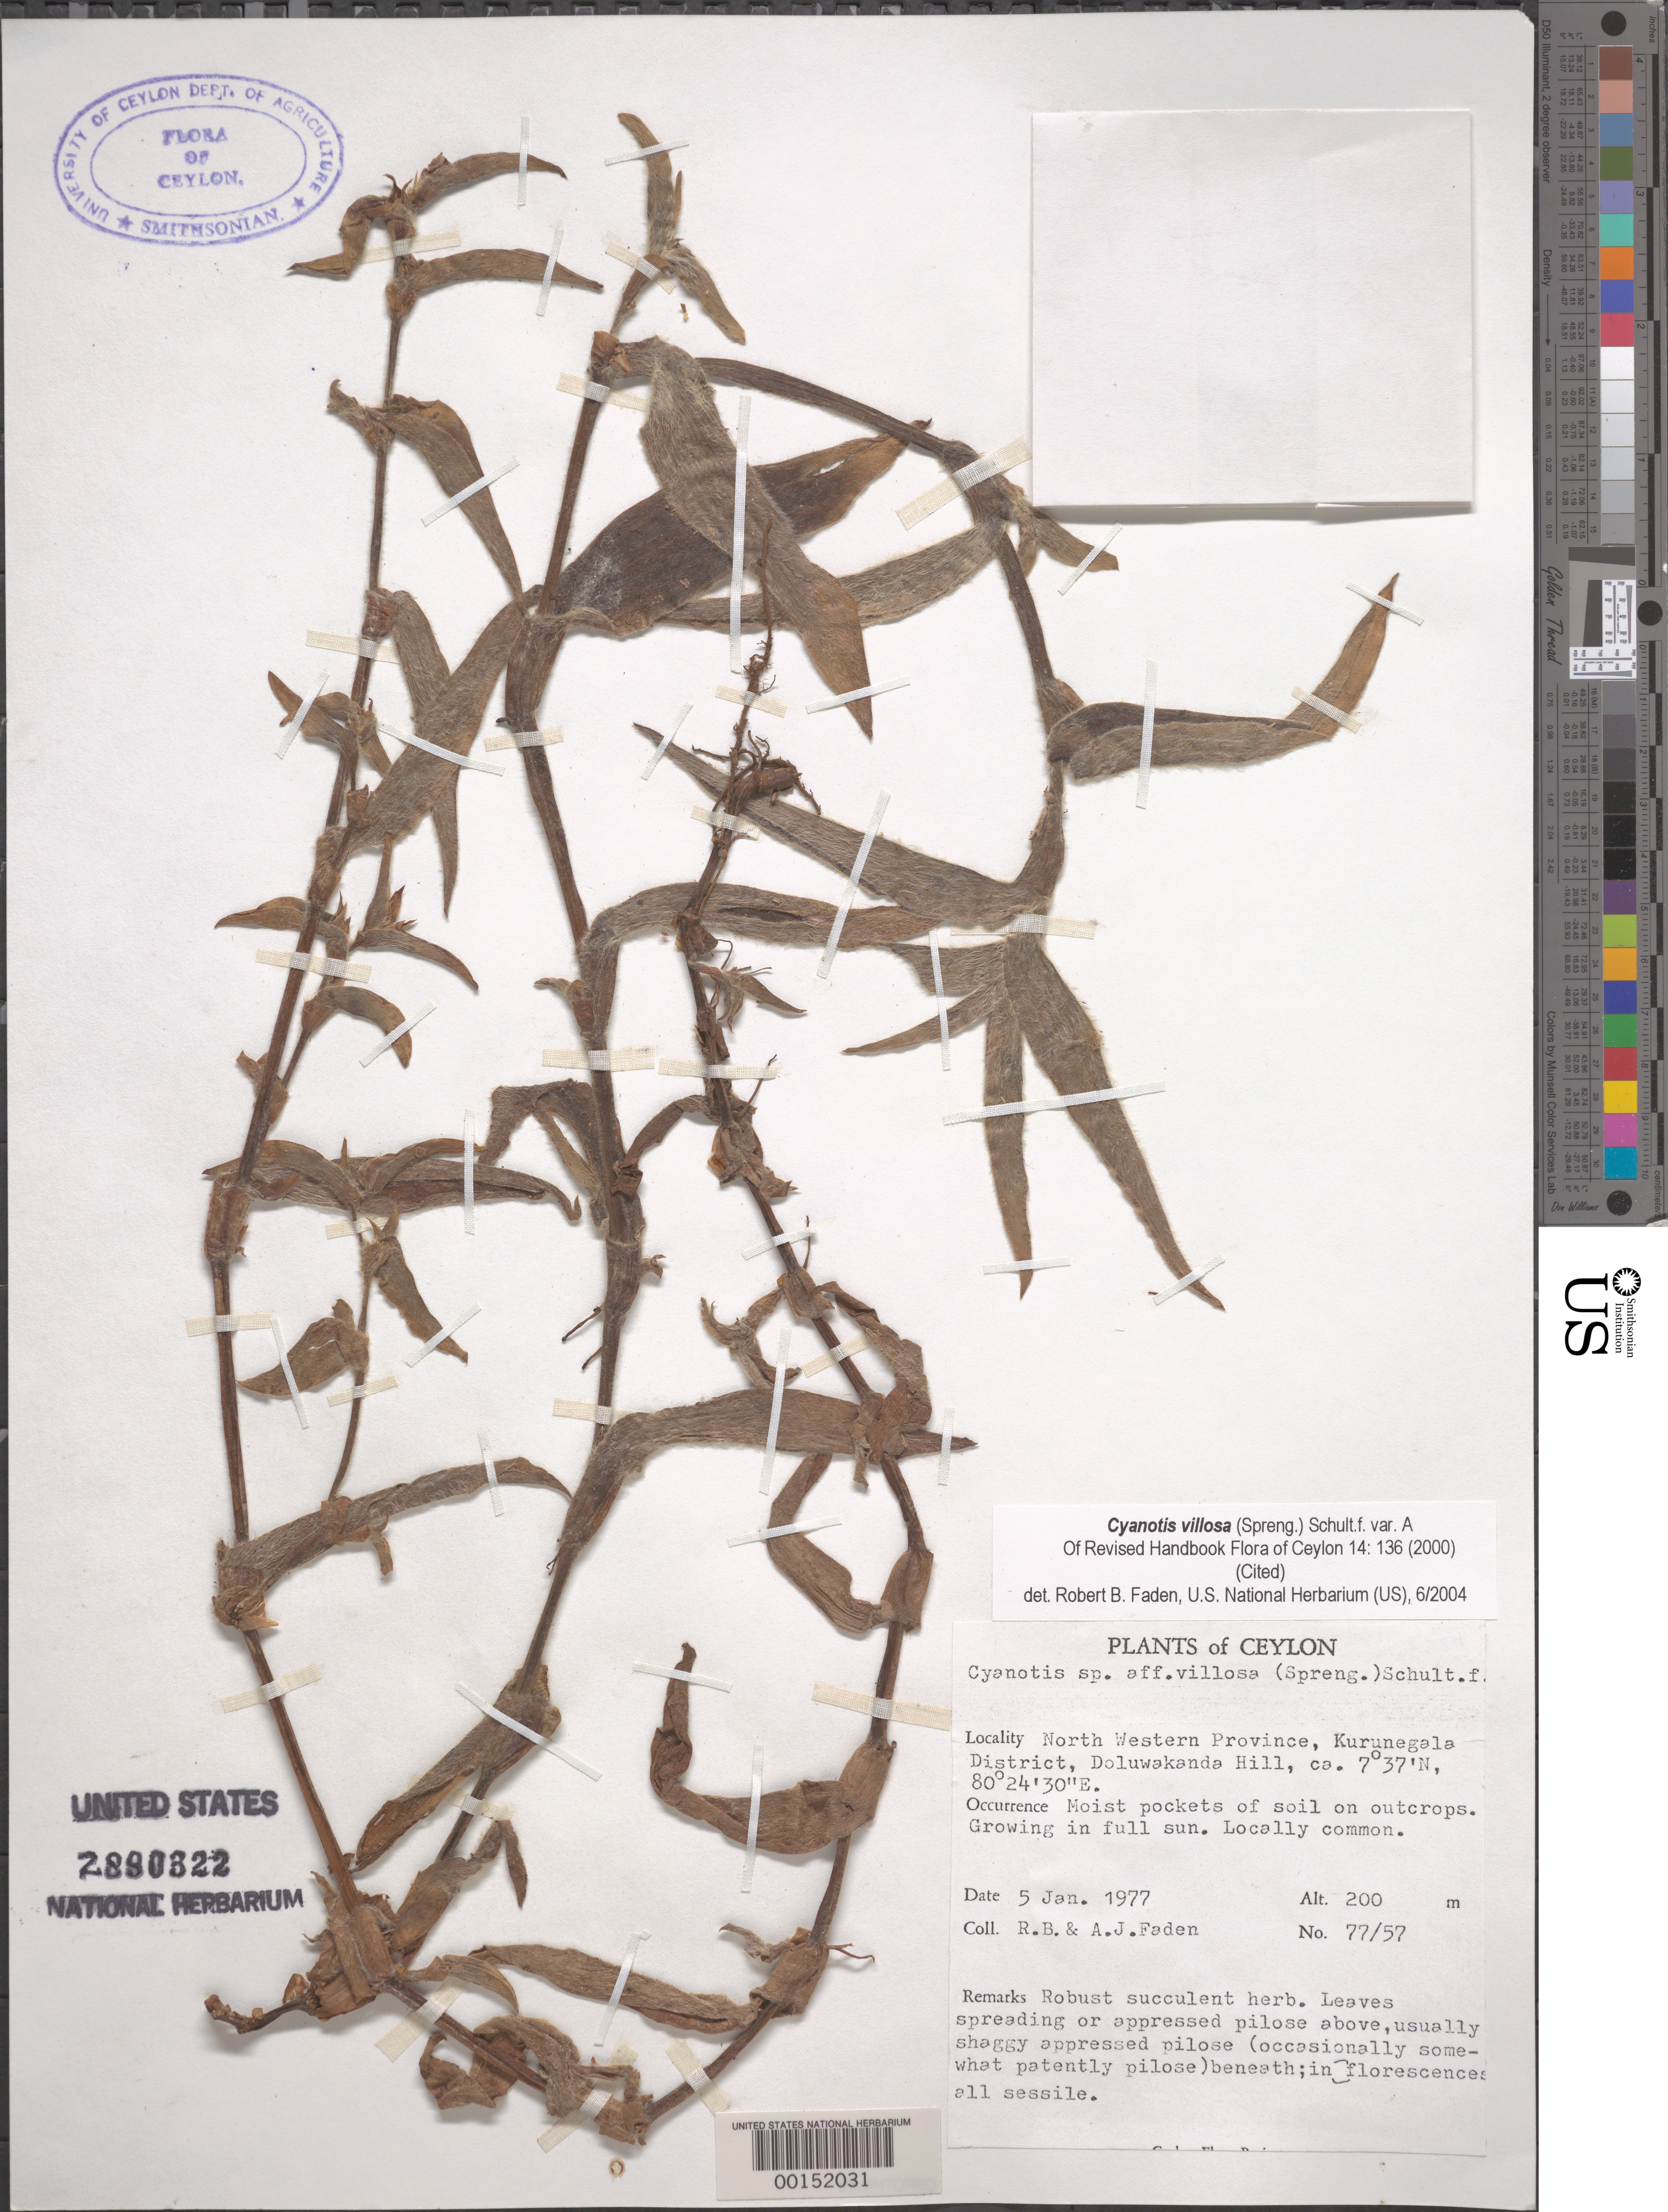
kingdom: Plantae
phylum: Tracheophyta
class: Liliopsida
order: Commelinales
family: Commelinaceae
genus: Cyanotis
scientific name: Cyanotis villosa (Spreng.) Schult. & Schult. f. var. A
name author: (Spreng.) Schult. & Schult. f.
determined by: Faden, Robert B., (US), Smithsonian Institution - National Museum of Natural History (UNITED STATES)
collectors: R. B. Faden & A. J. Faden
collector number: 77/57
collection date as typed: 05 Jan 1977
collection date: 1977-01-05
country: Sri Lanka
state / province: North Western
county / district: Kurunegala Dist.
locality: Doluwakanda hill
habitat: Moist soil pockets, utcrops in full sun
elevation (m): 200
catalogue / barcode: US 2890322